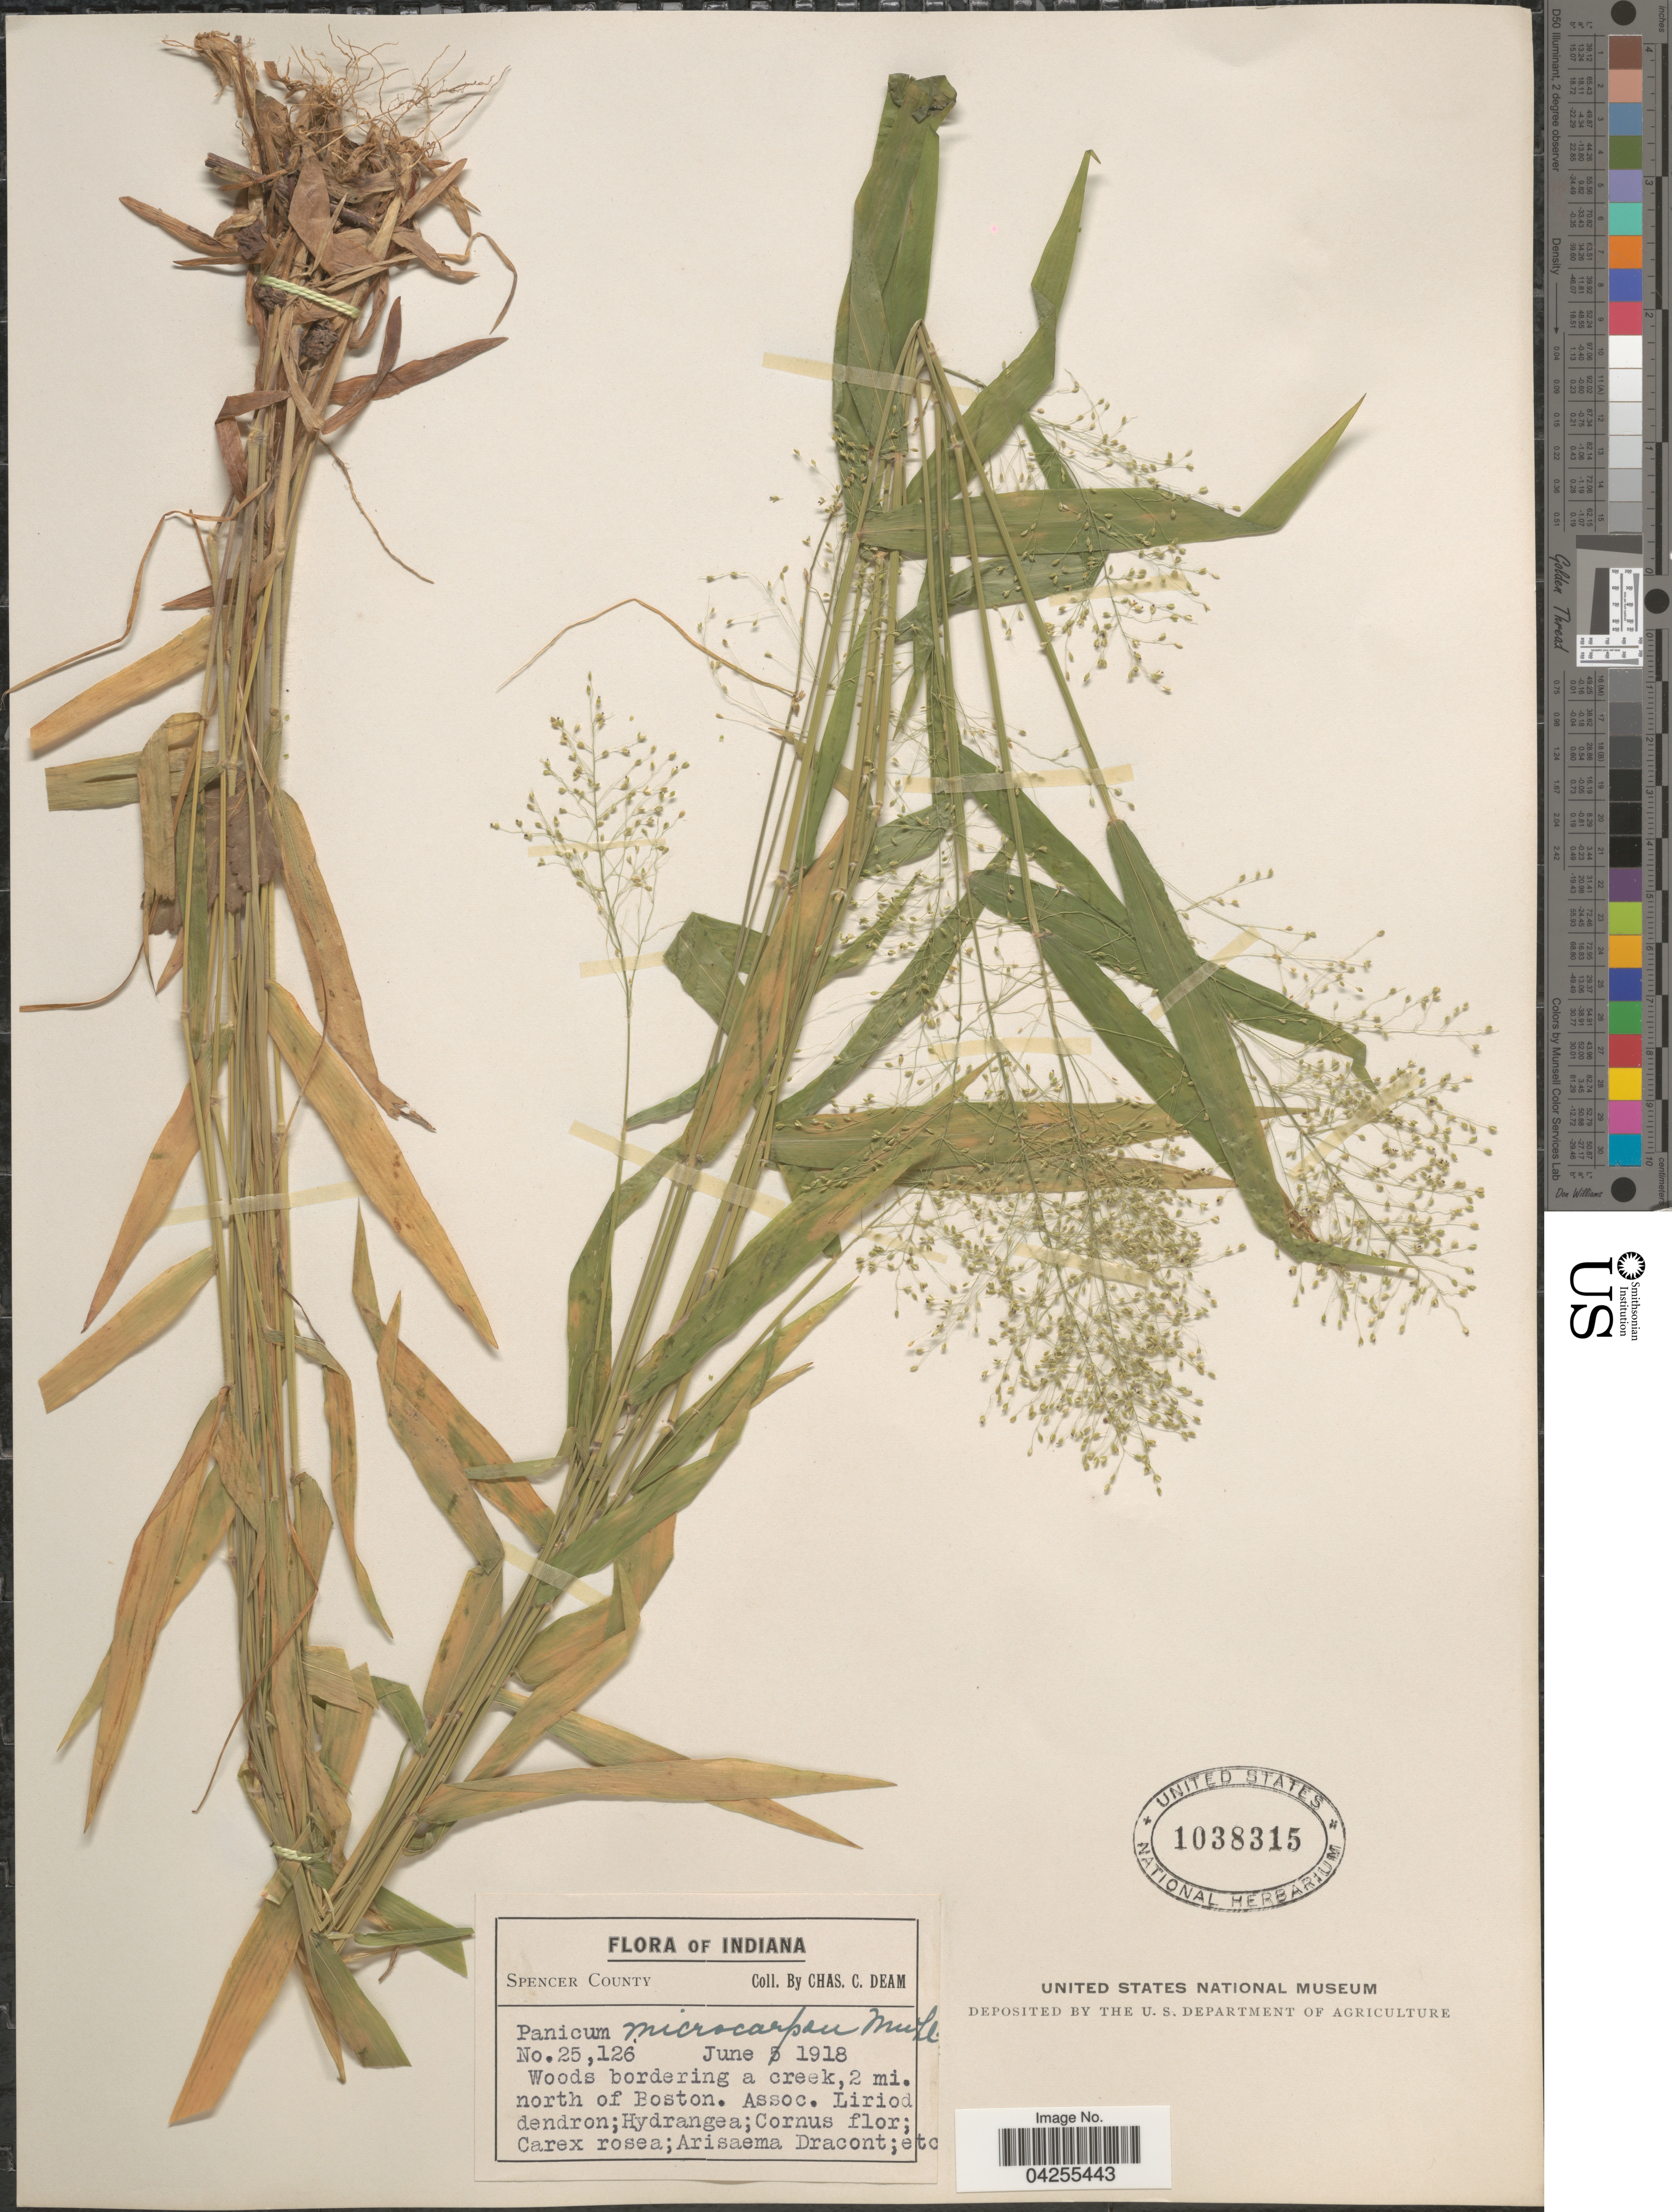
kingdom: Plantae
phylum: Tracheophyta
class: Liliopsida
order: Poales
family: Poaceae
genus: Dichanthelium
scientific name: Dichanthelium dichotomum var. dichotomum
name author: (L.) Gould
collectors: C. C. Deam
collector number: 25126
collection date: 1918-06-05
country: United States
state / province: Indiana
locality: Spencer County. Woods bordering a creek, 2 mi. north of Boston.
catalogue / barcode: US 1038315